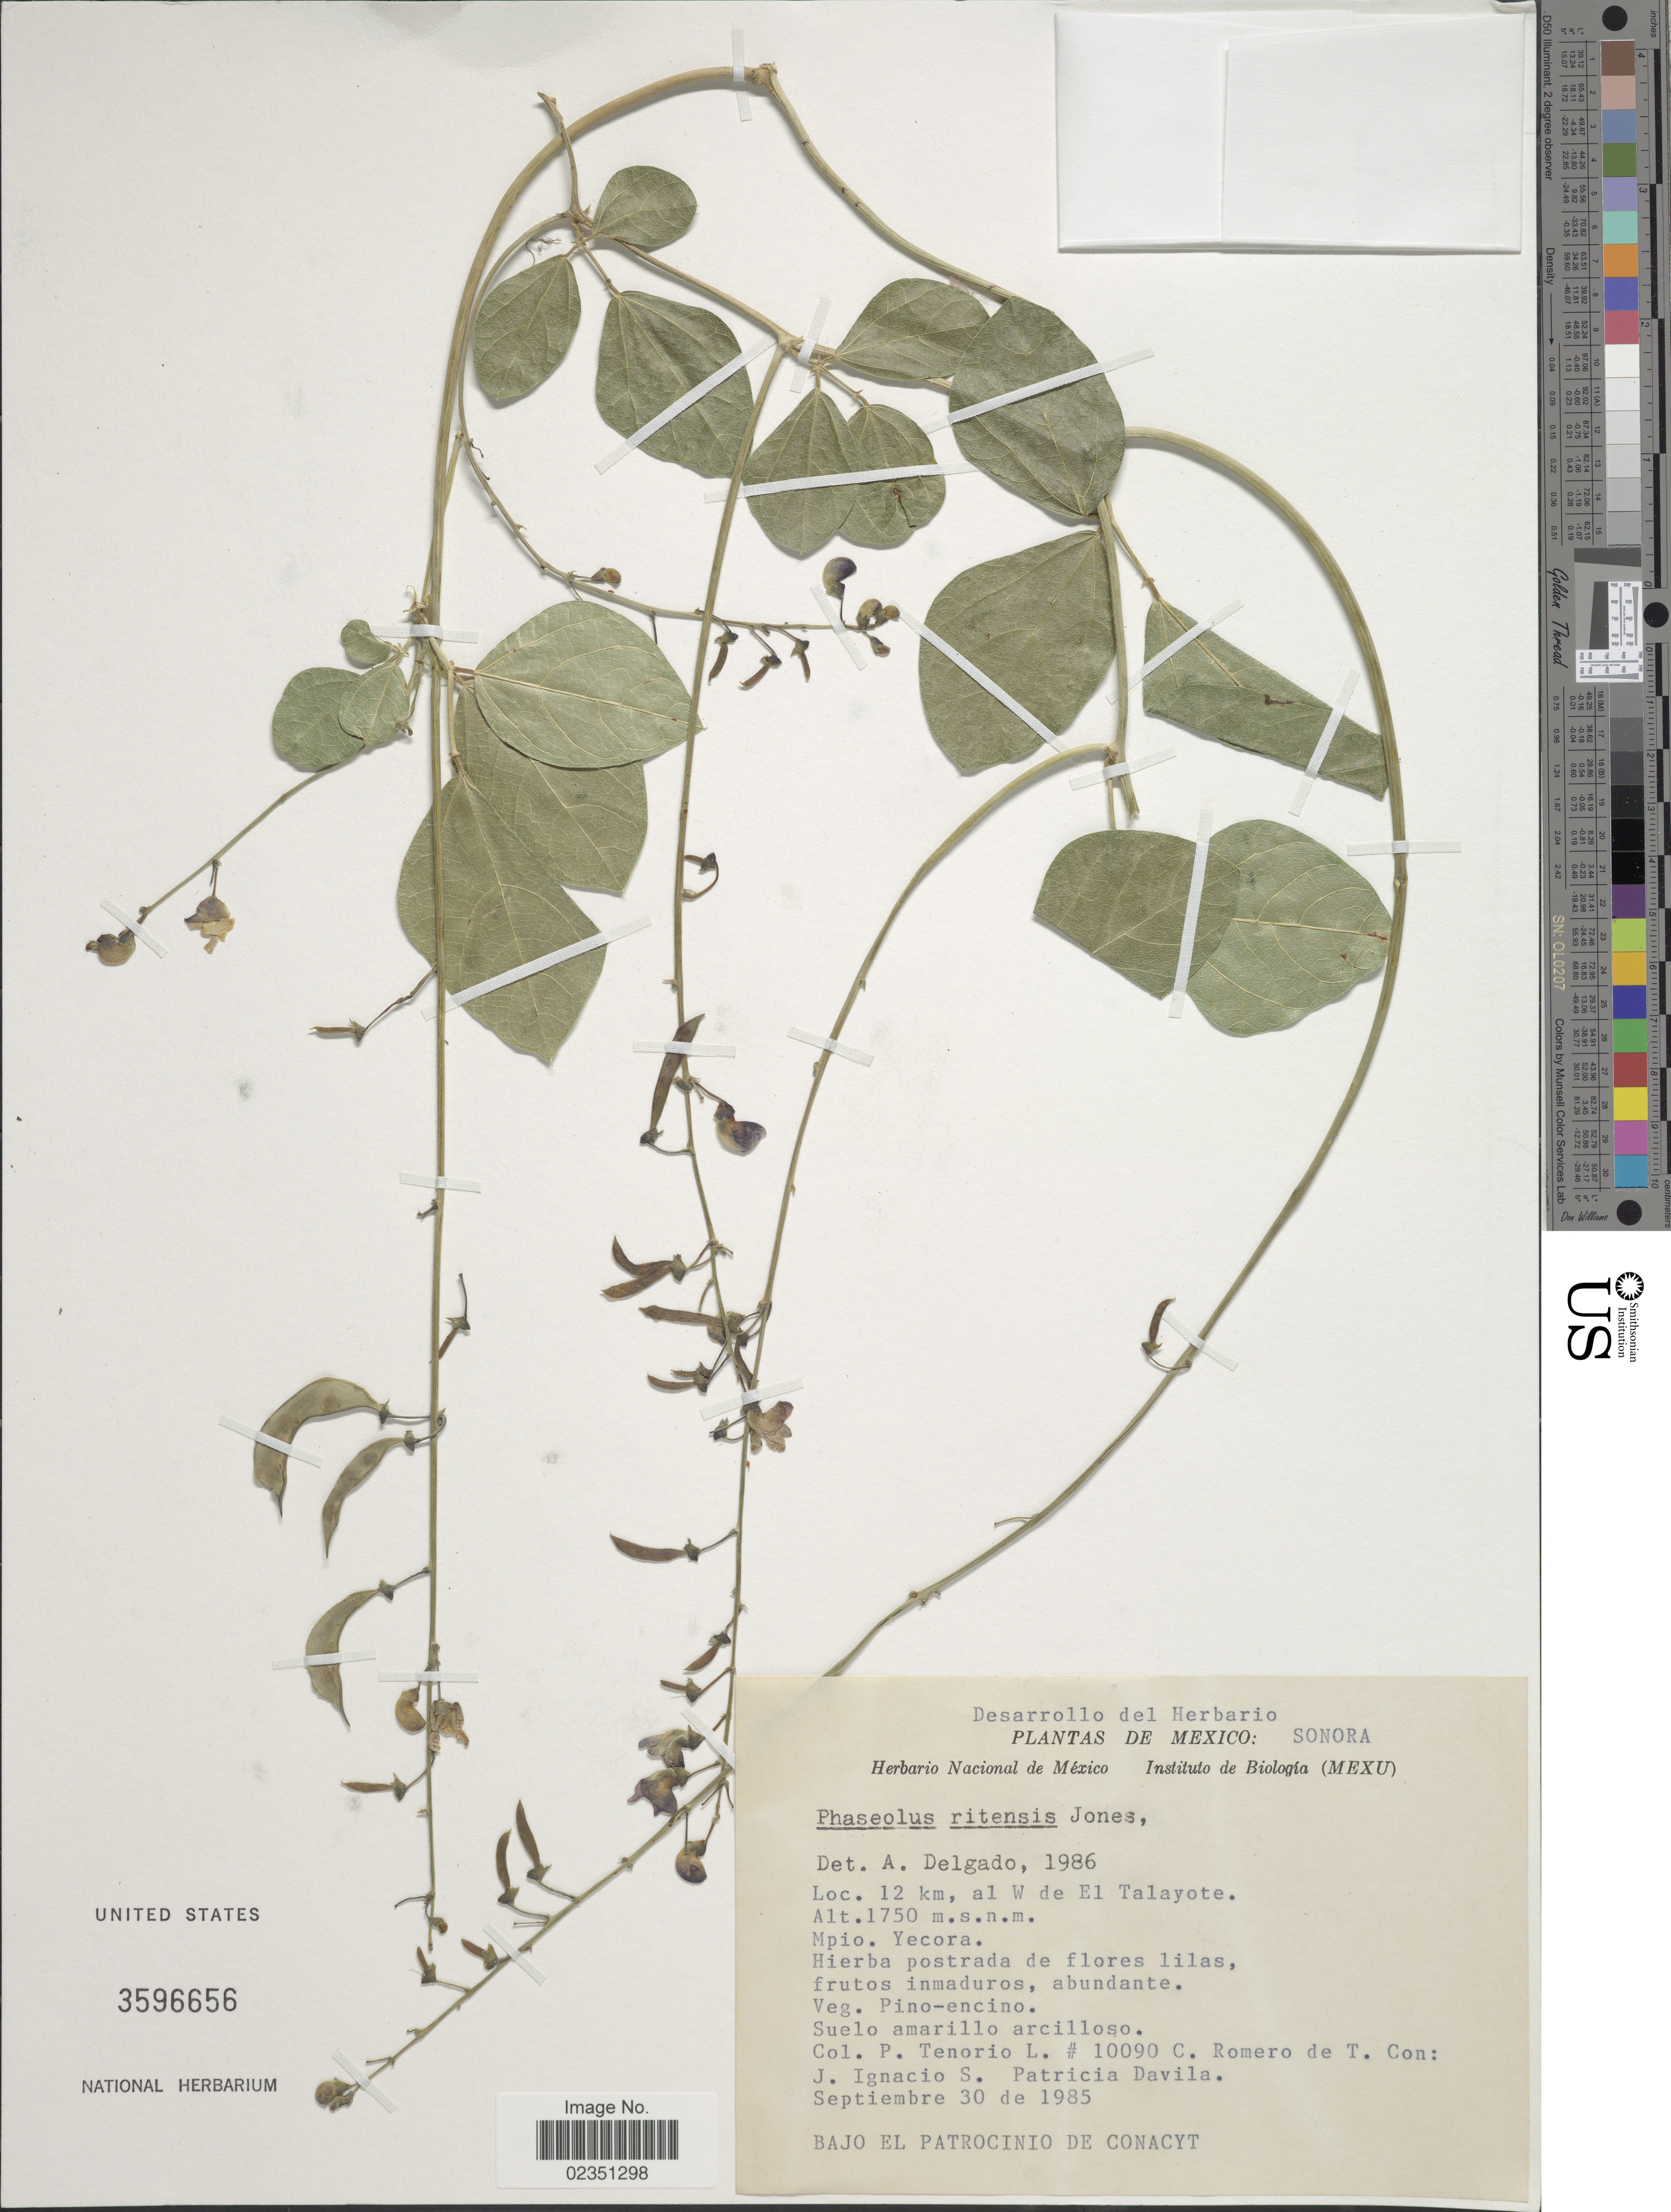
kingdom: Plantae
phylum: Tracheophyta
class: Magnoliopsida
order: Fabales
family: Fabaceae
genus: Phaseolus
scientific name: Phaseolus ritensis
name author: M.E. Jones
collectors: P. Tenorio L., C. Romero de T., Ignacio S., J. & P. Dávila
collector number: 10090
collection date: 1985-09-30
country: Mexico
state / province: Sonora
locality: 12 km, al W de El Talayote. Mpio. Yecora.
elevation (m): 1750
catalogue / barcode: US 3596656